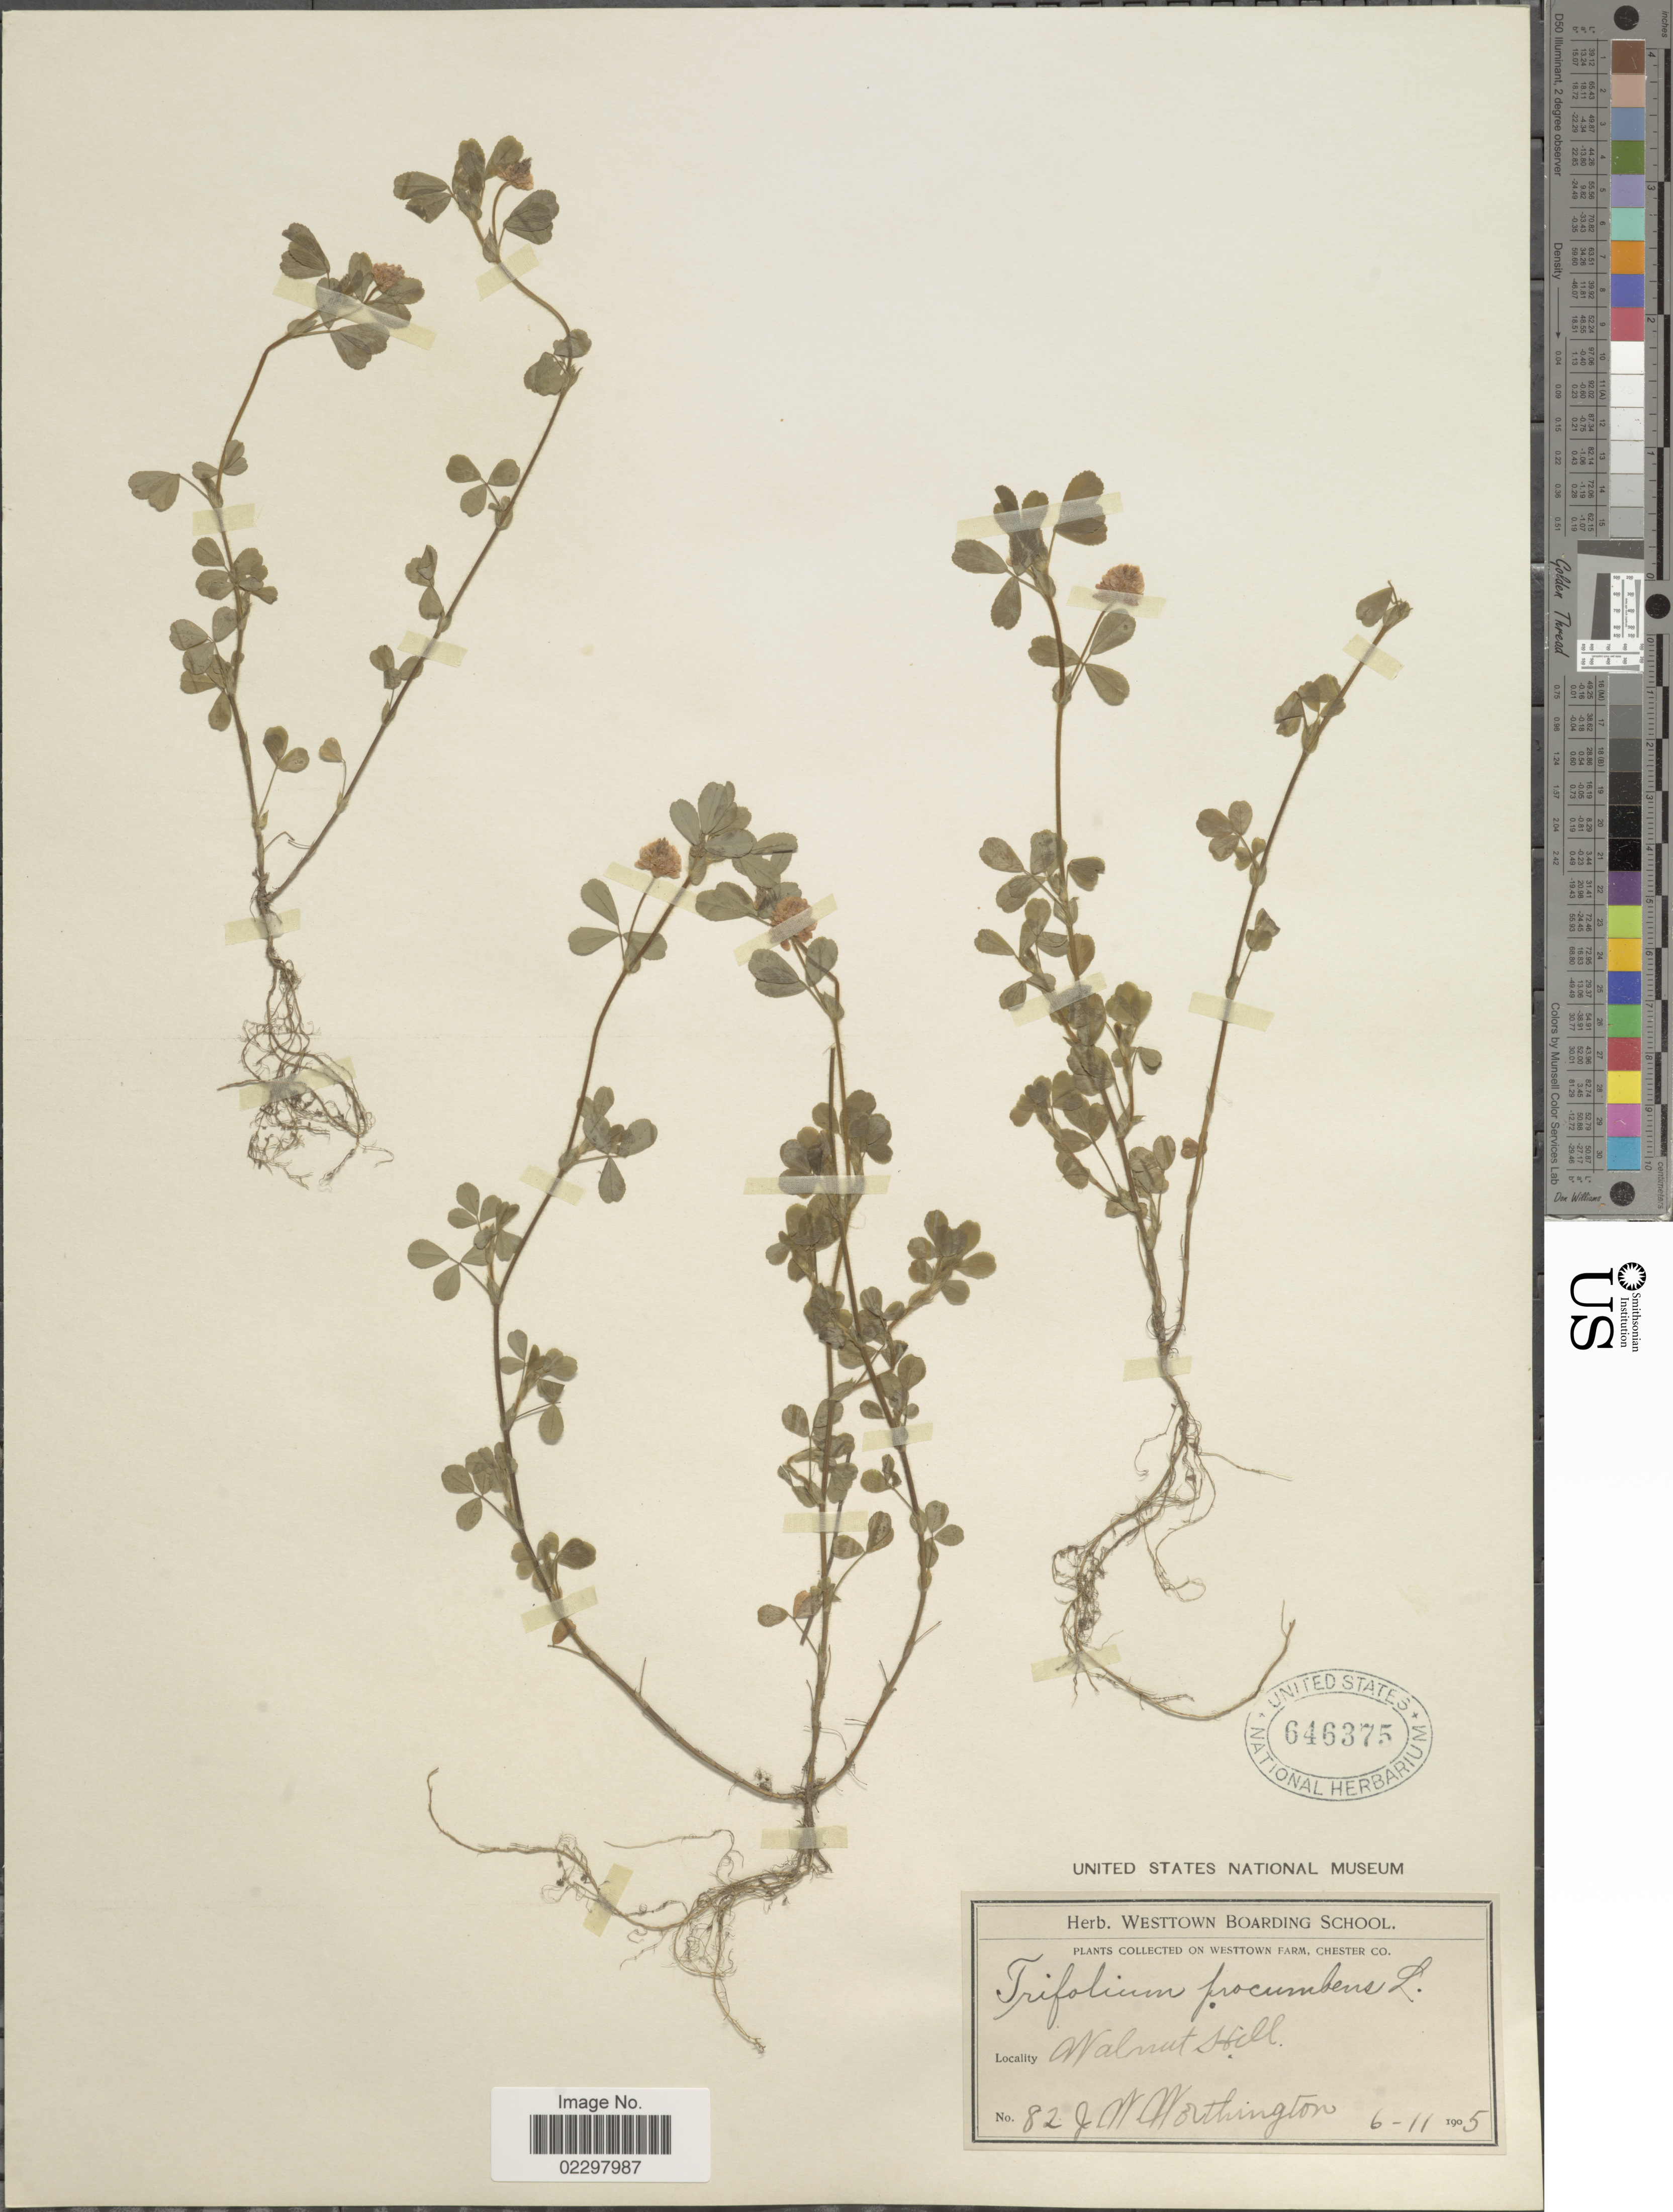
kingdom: Plantae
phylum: Tracheophyta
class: Magnoliopsida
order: Fabales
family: Fabaceae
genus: Trifolium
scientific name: Trifolium procumbens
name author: L.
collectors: J. Worthington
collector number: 82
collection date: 1905-11-06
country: United States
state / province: Pennsylvania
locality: On Westtown Farm, Chester Co., Walnut Hill.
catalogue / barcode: US 646375